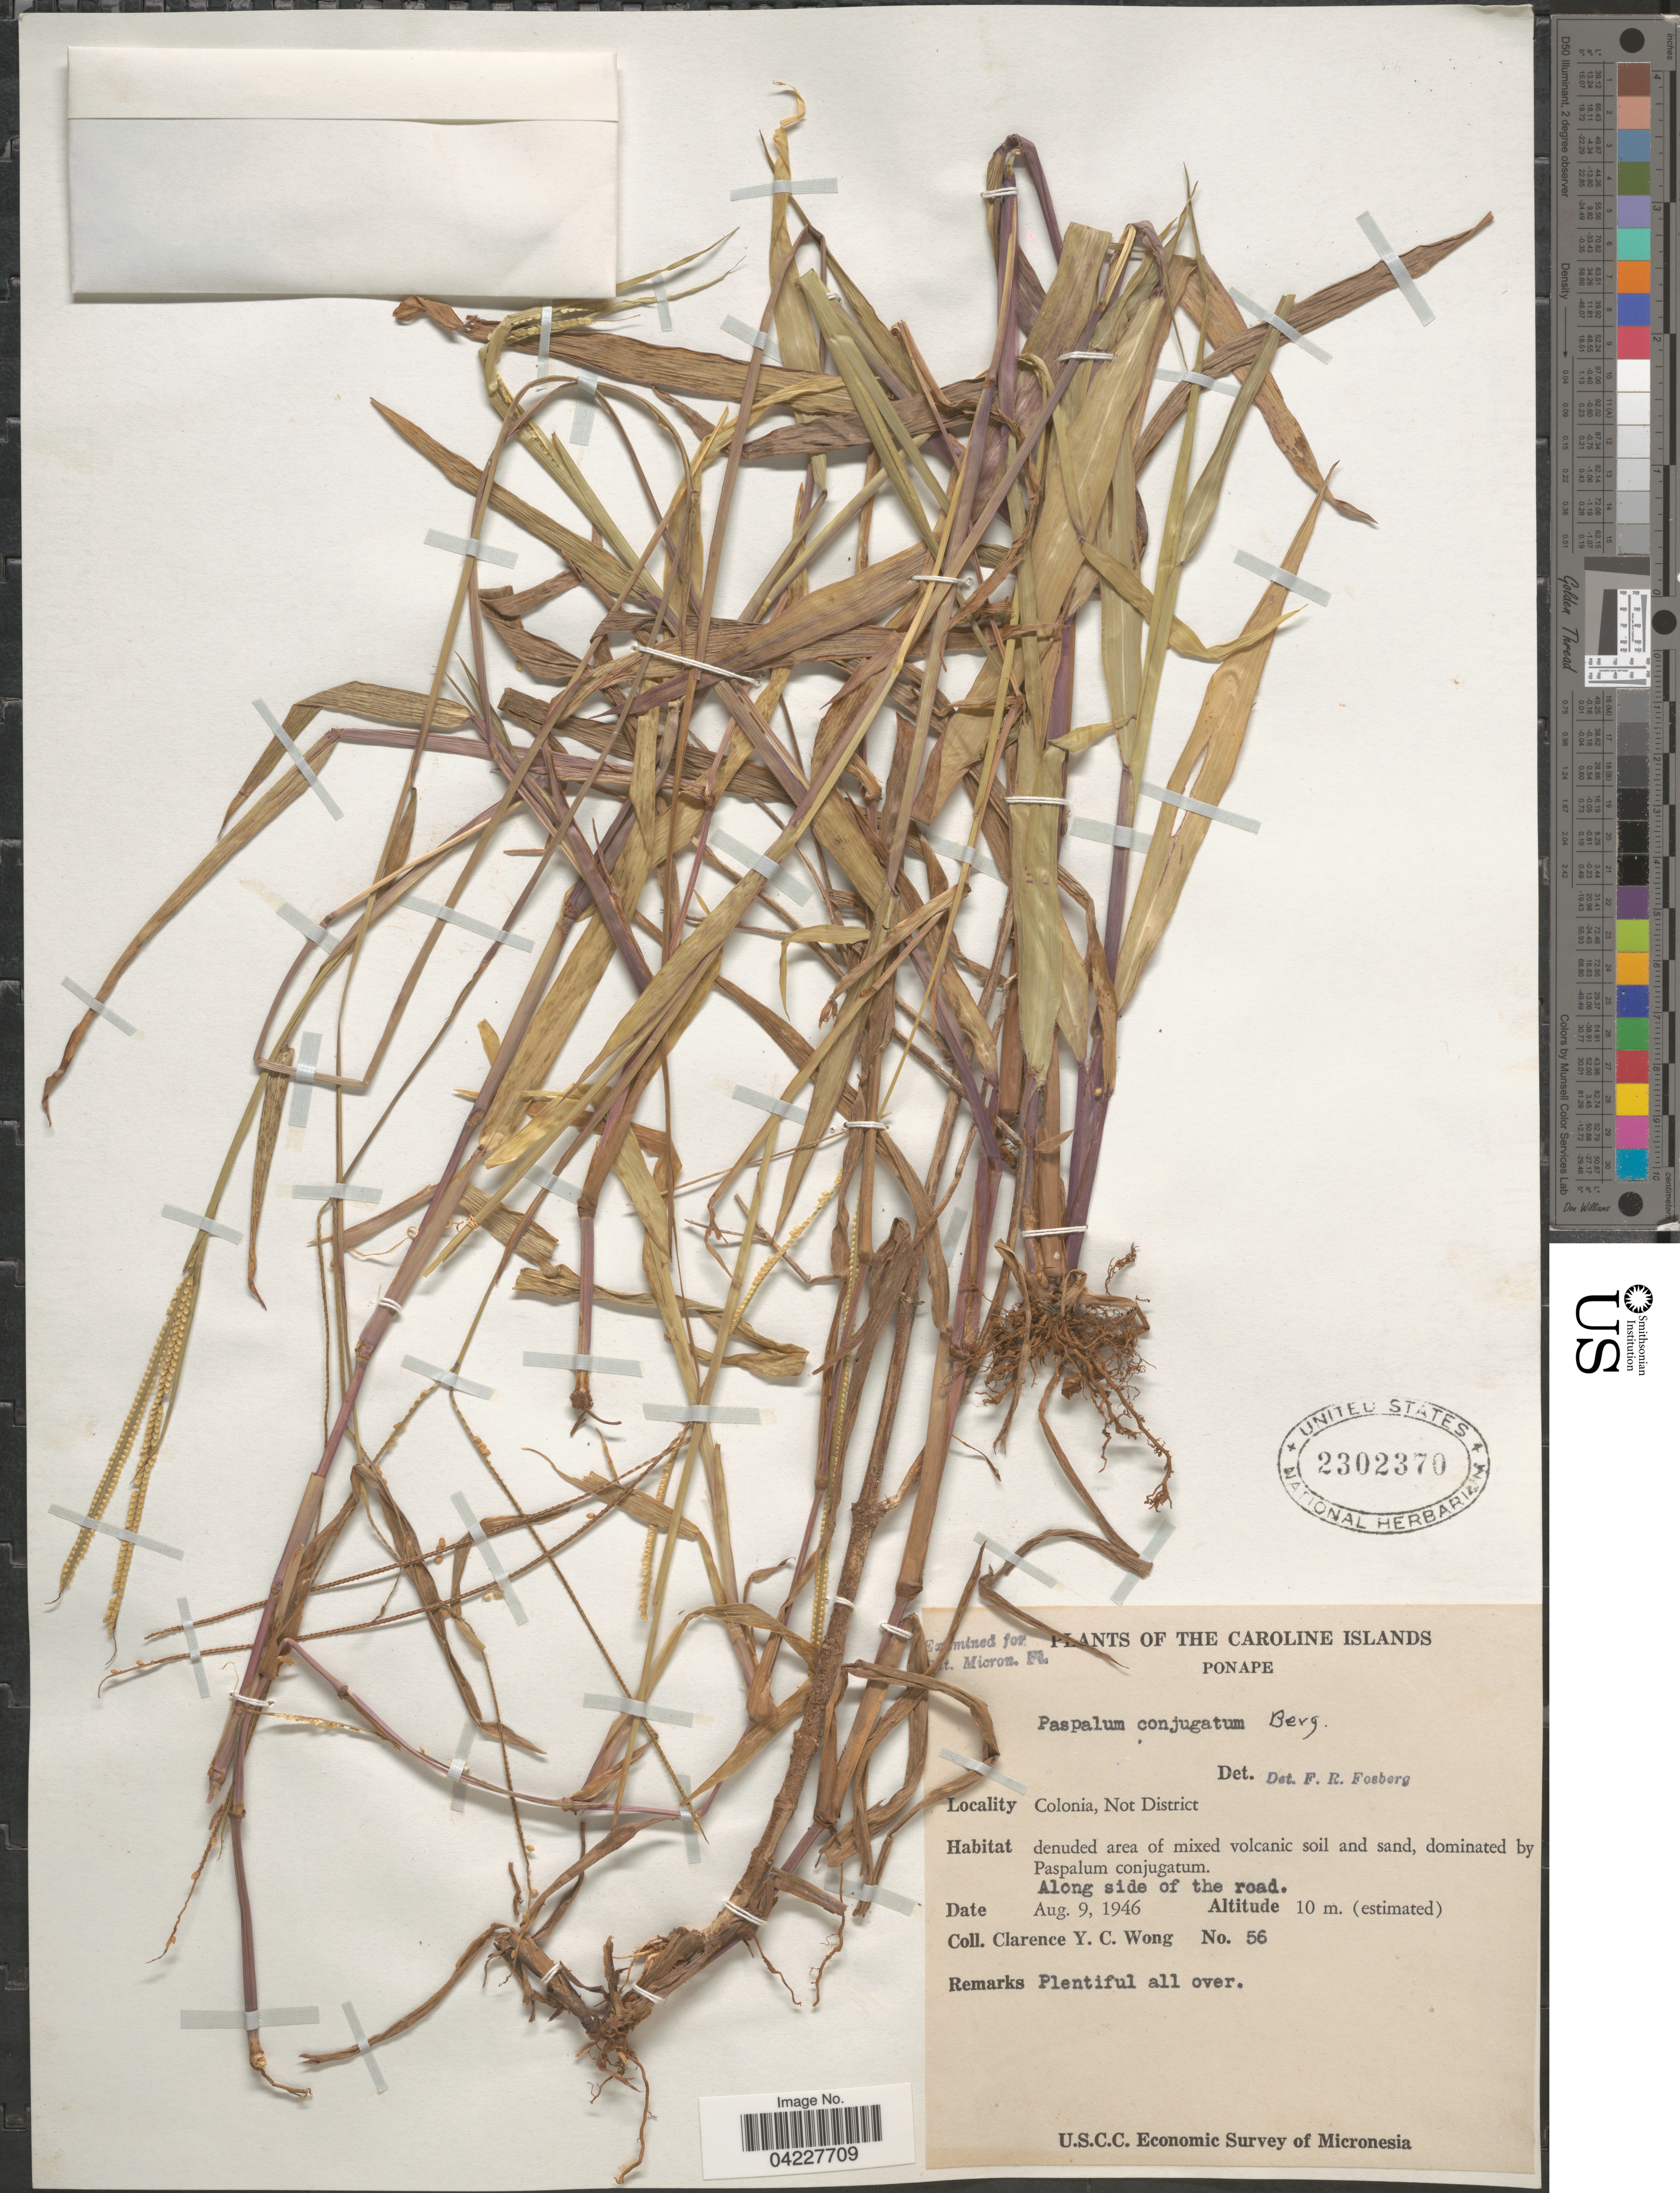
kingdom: Plantae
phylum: Tracheophyta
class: Liliopsida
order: Poales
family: Poaceae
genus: Paspalum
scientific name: Paspalum conjugatum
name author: P.J. Bergius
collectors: C. Y. C. Wong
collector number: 56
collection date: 1946-08-09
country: Micronesia, Federated States of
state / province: Pohnpei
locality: The Caroline Islands. Ponape. Colonia, Not District. U.S.C.C. Economic Survey of Micronesia.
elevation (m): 10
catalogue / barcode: US 2302370